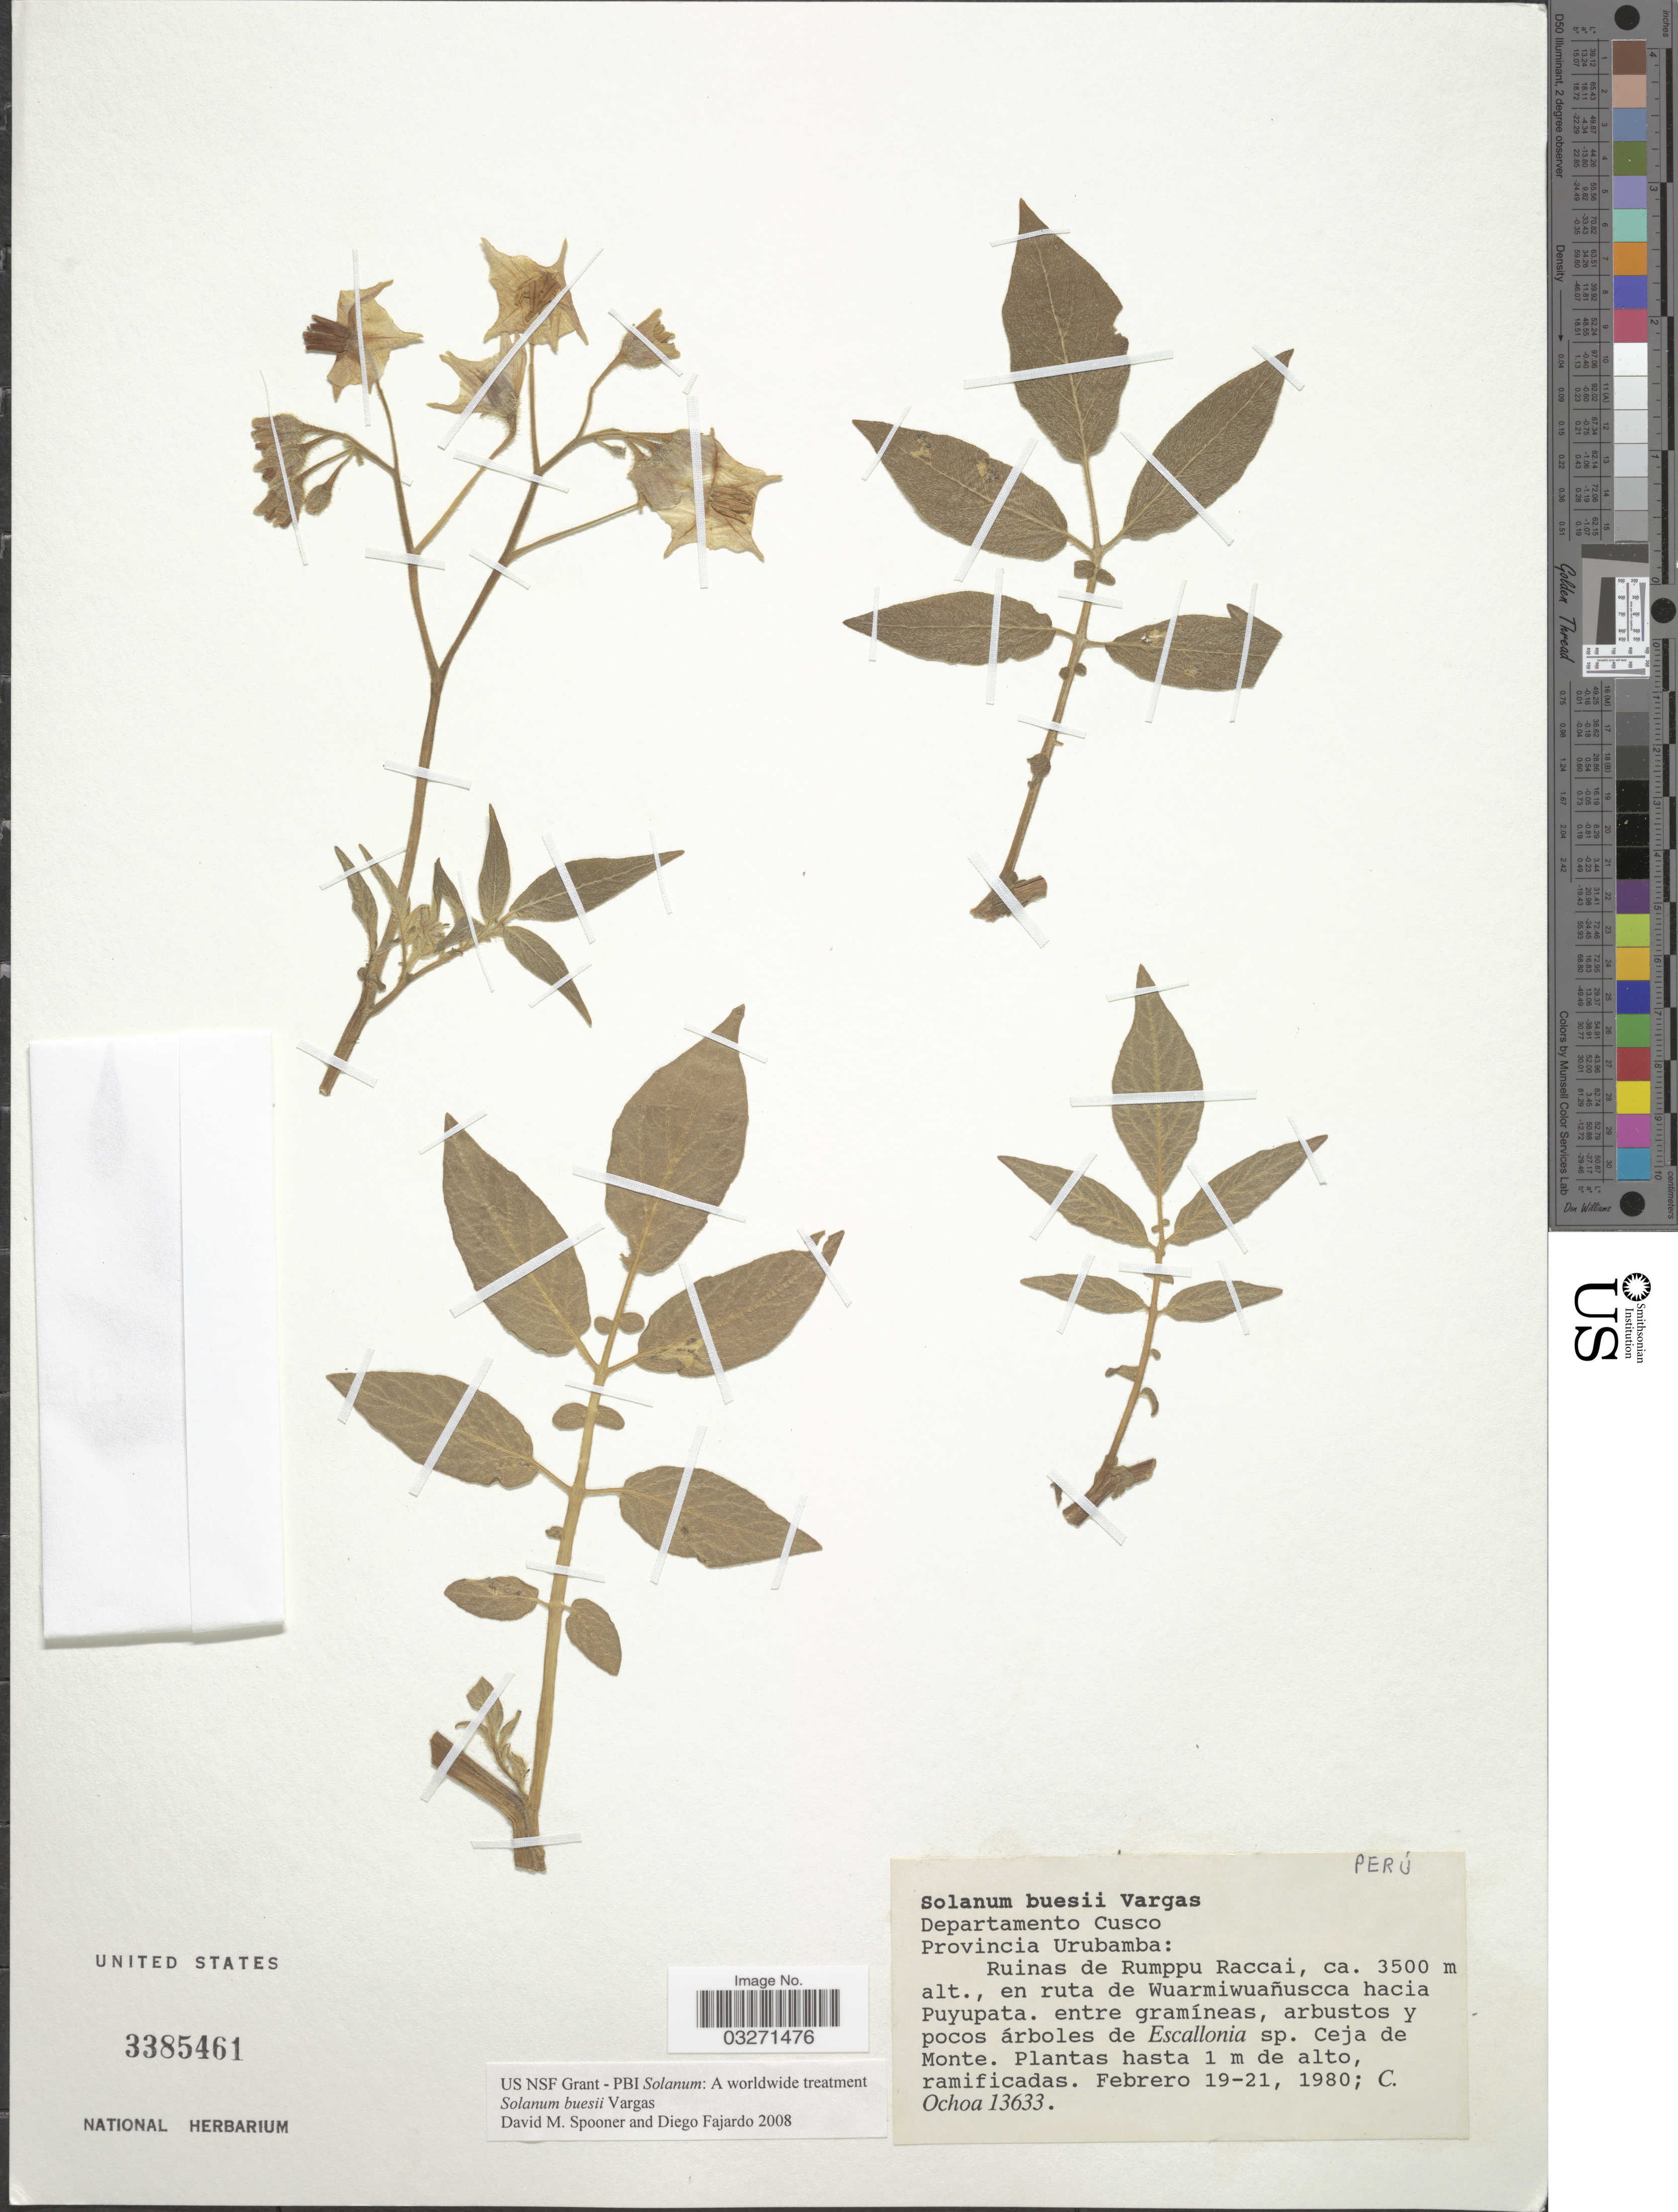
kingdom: Plantae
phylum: Tracheophyta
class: Magnoliopsida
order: Solanales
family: Solanaceae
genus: Solanum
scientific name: Solanum buesii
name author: Vargas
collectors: C. Ochoa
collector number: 13633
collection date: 1980-02-19/1980-02-21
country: Peru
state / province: Cusco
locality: Departamento Cusco. Provincia Urubamba: Ruinas de Rumppu Raccai, en ruta de Wuarmiwuañuscca hacia Puyupata.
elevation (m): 3500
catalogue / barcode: US 3385461